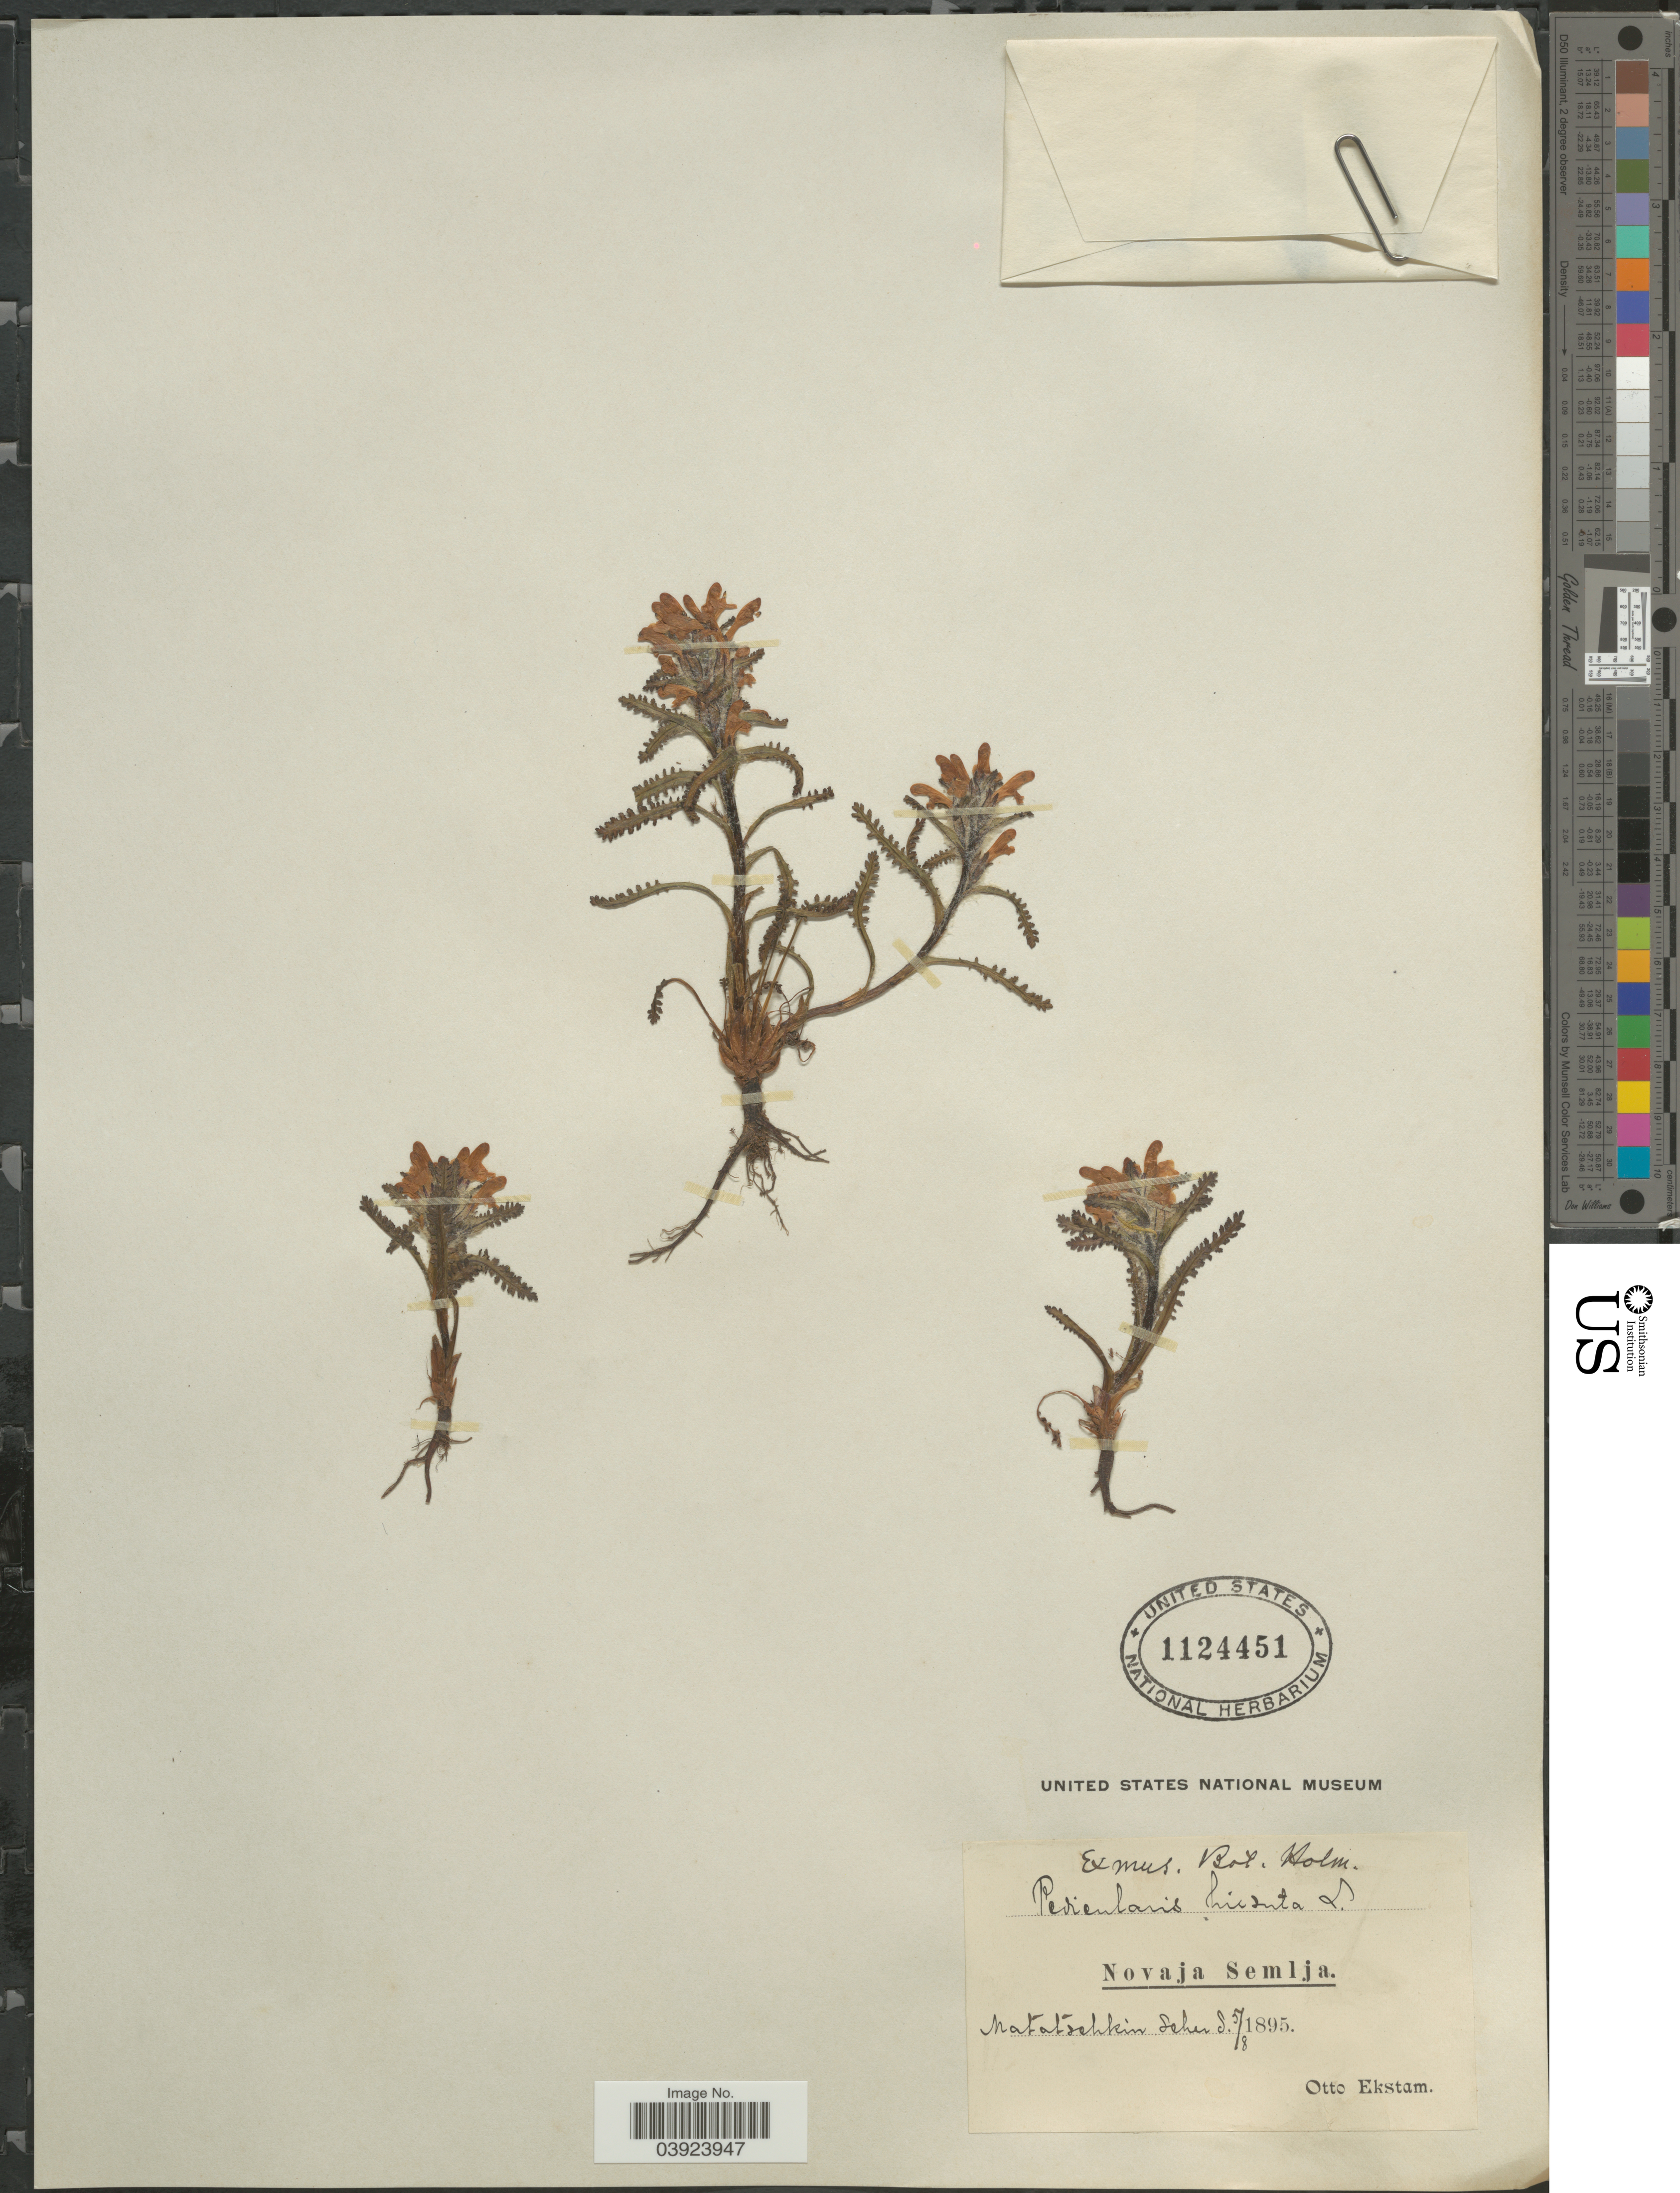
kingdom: Plantae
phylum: Tracheophyta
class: Magnoliopsida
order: Lamiales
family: Orobanchaceae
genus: Pedicularis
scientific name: Pedicularis hirsuta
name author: L.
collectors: O. Ekstam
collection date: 1895-08-05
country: Russian Federation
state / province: Arkhangelsk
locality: Novaja Semlja. Matochkin Shar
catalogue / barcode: US 1124451